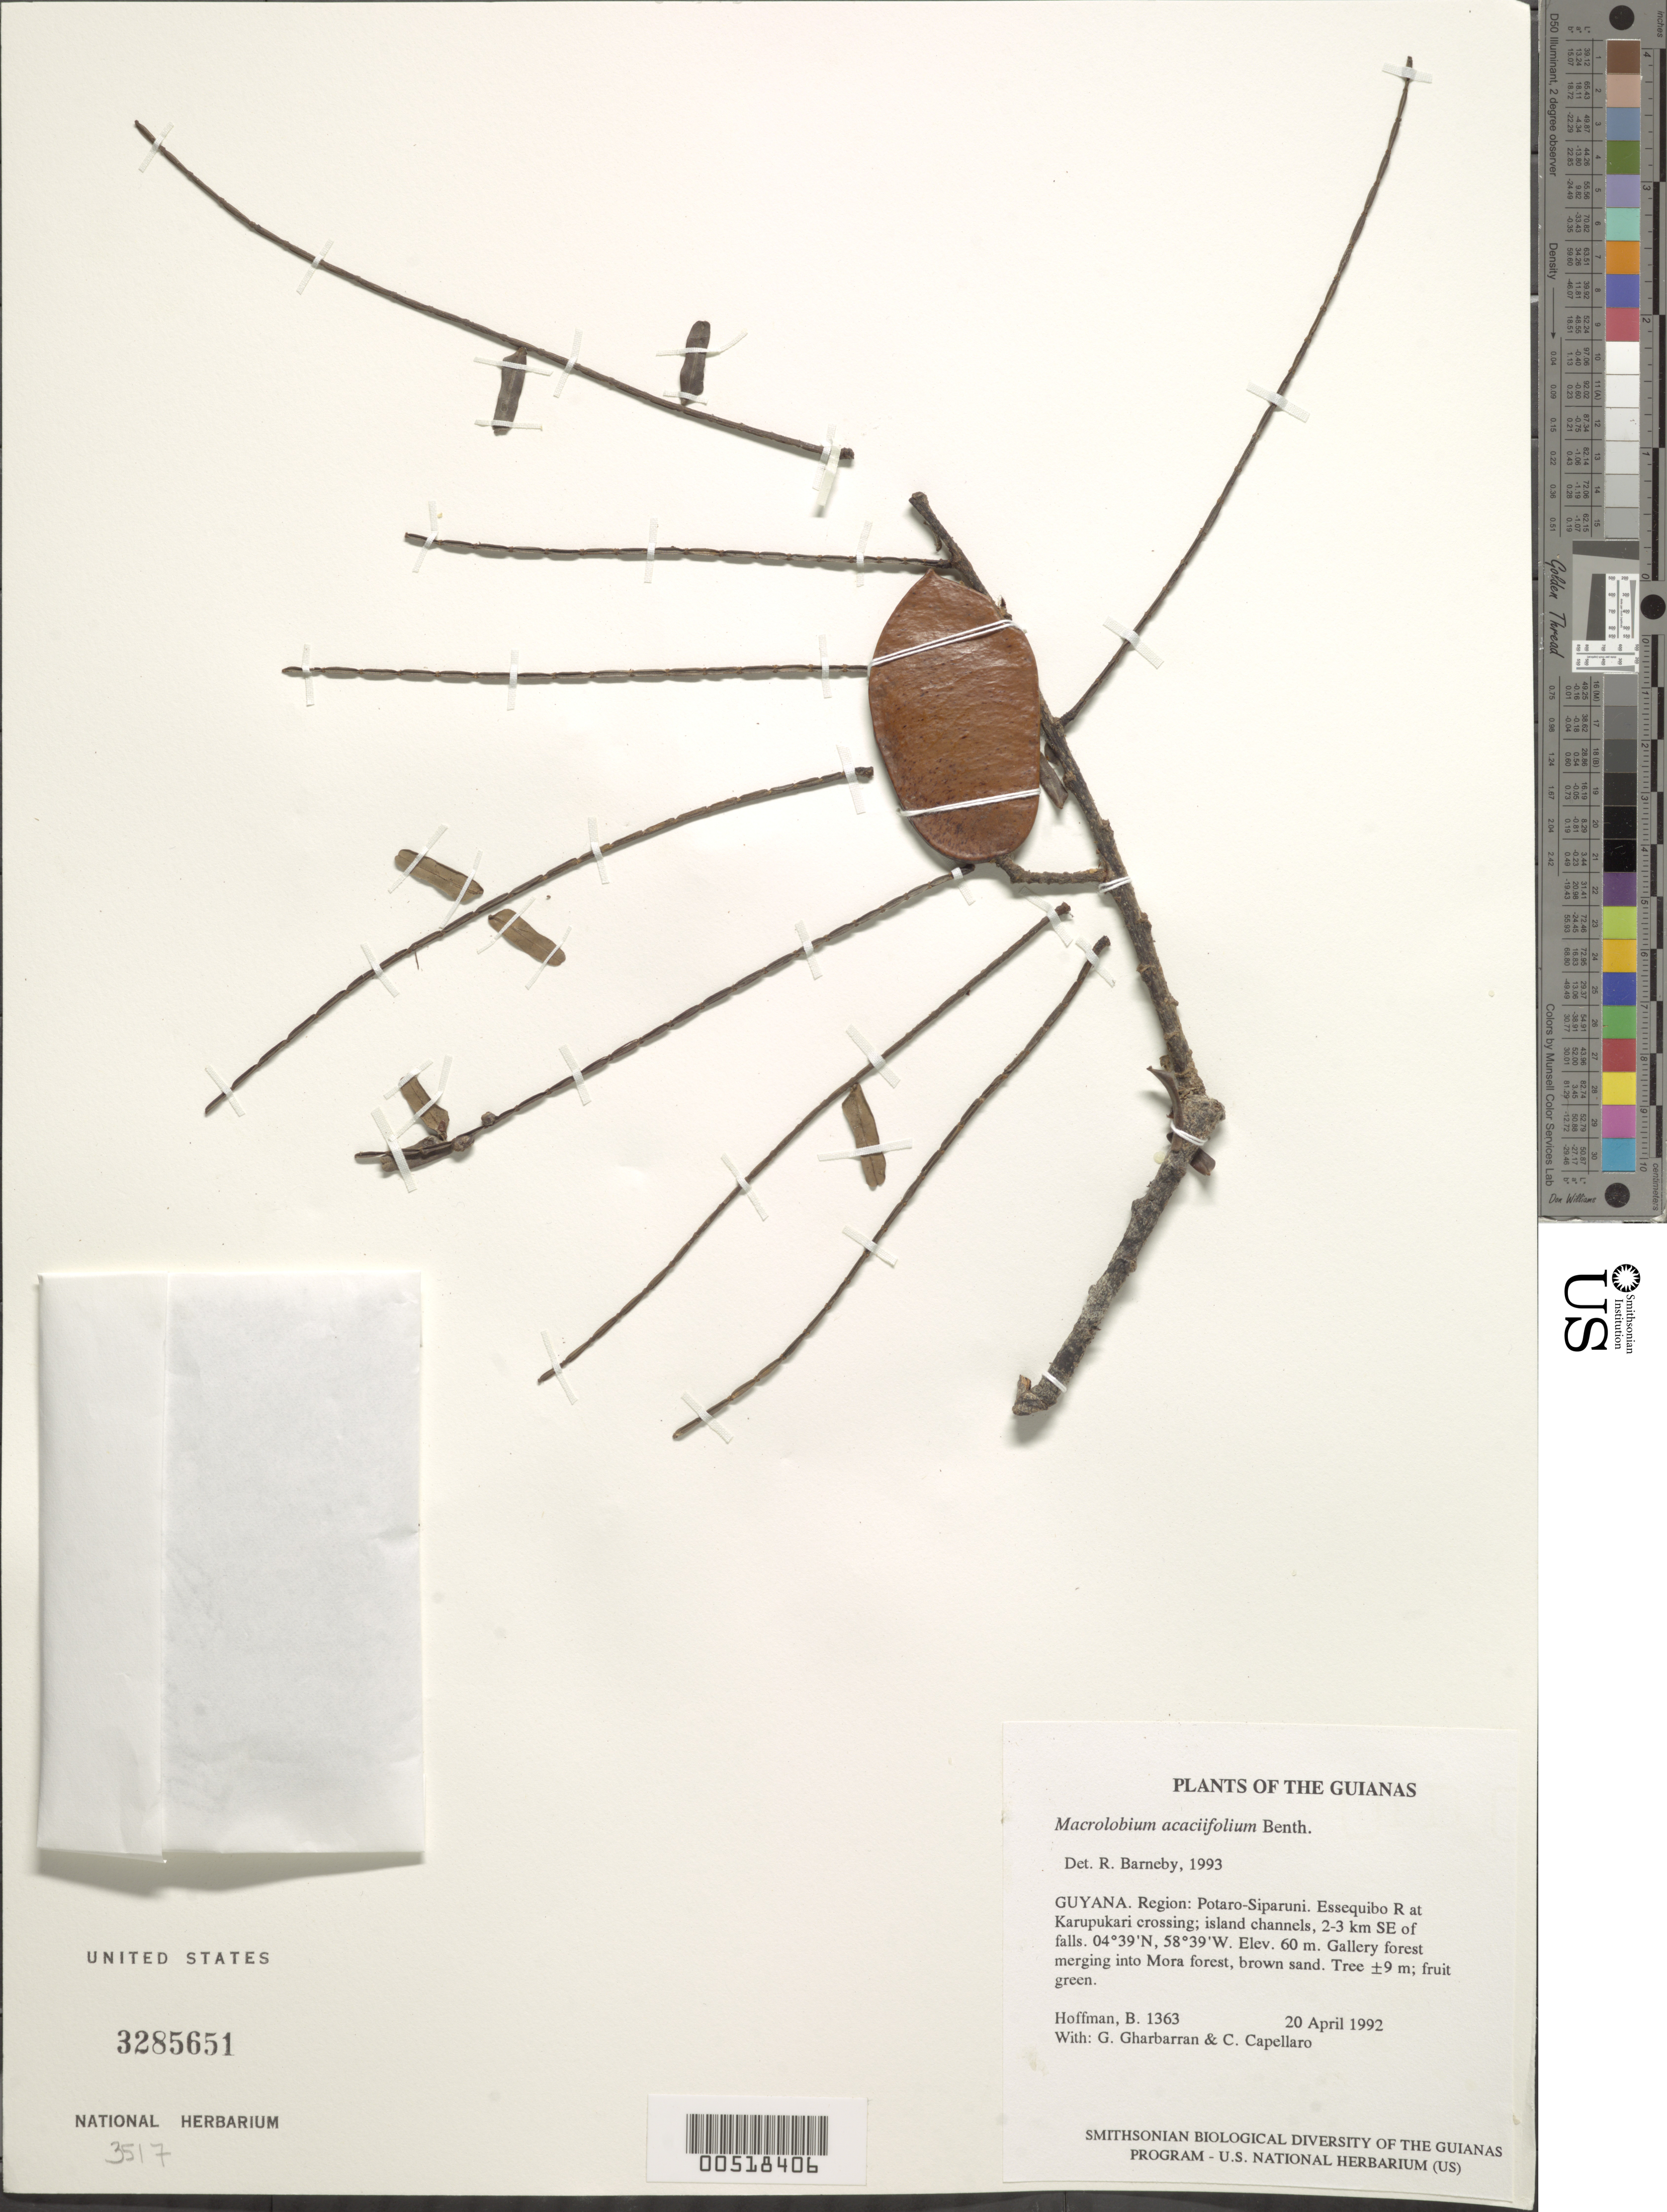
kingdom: Plantae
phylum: Tracheophyta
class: Magnoliopsida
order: Fabales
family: Fabaceae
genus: Macrolobium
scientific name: Macrolobium acaciifolium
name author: (Benth.) Benth.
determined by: Barneby, Rupert C., (NY)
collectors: B. Hoffman, G. Gharbarran & C. Capellaro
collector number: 1363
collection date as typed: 20 April 1992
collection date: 1992-04-20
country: Guyana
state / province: Potaro-Siparuni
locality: Essequibo River at Karupukari crossing; island channels, 2-3 km SE of falls. Iwokrama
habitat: Gallery forest merging into Mora forest, brown sand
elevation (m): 60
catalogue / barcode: US 3285651